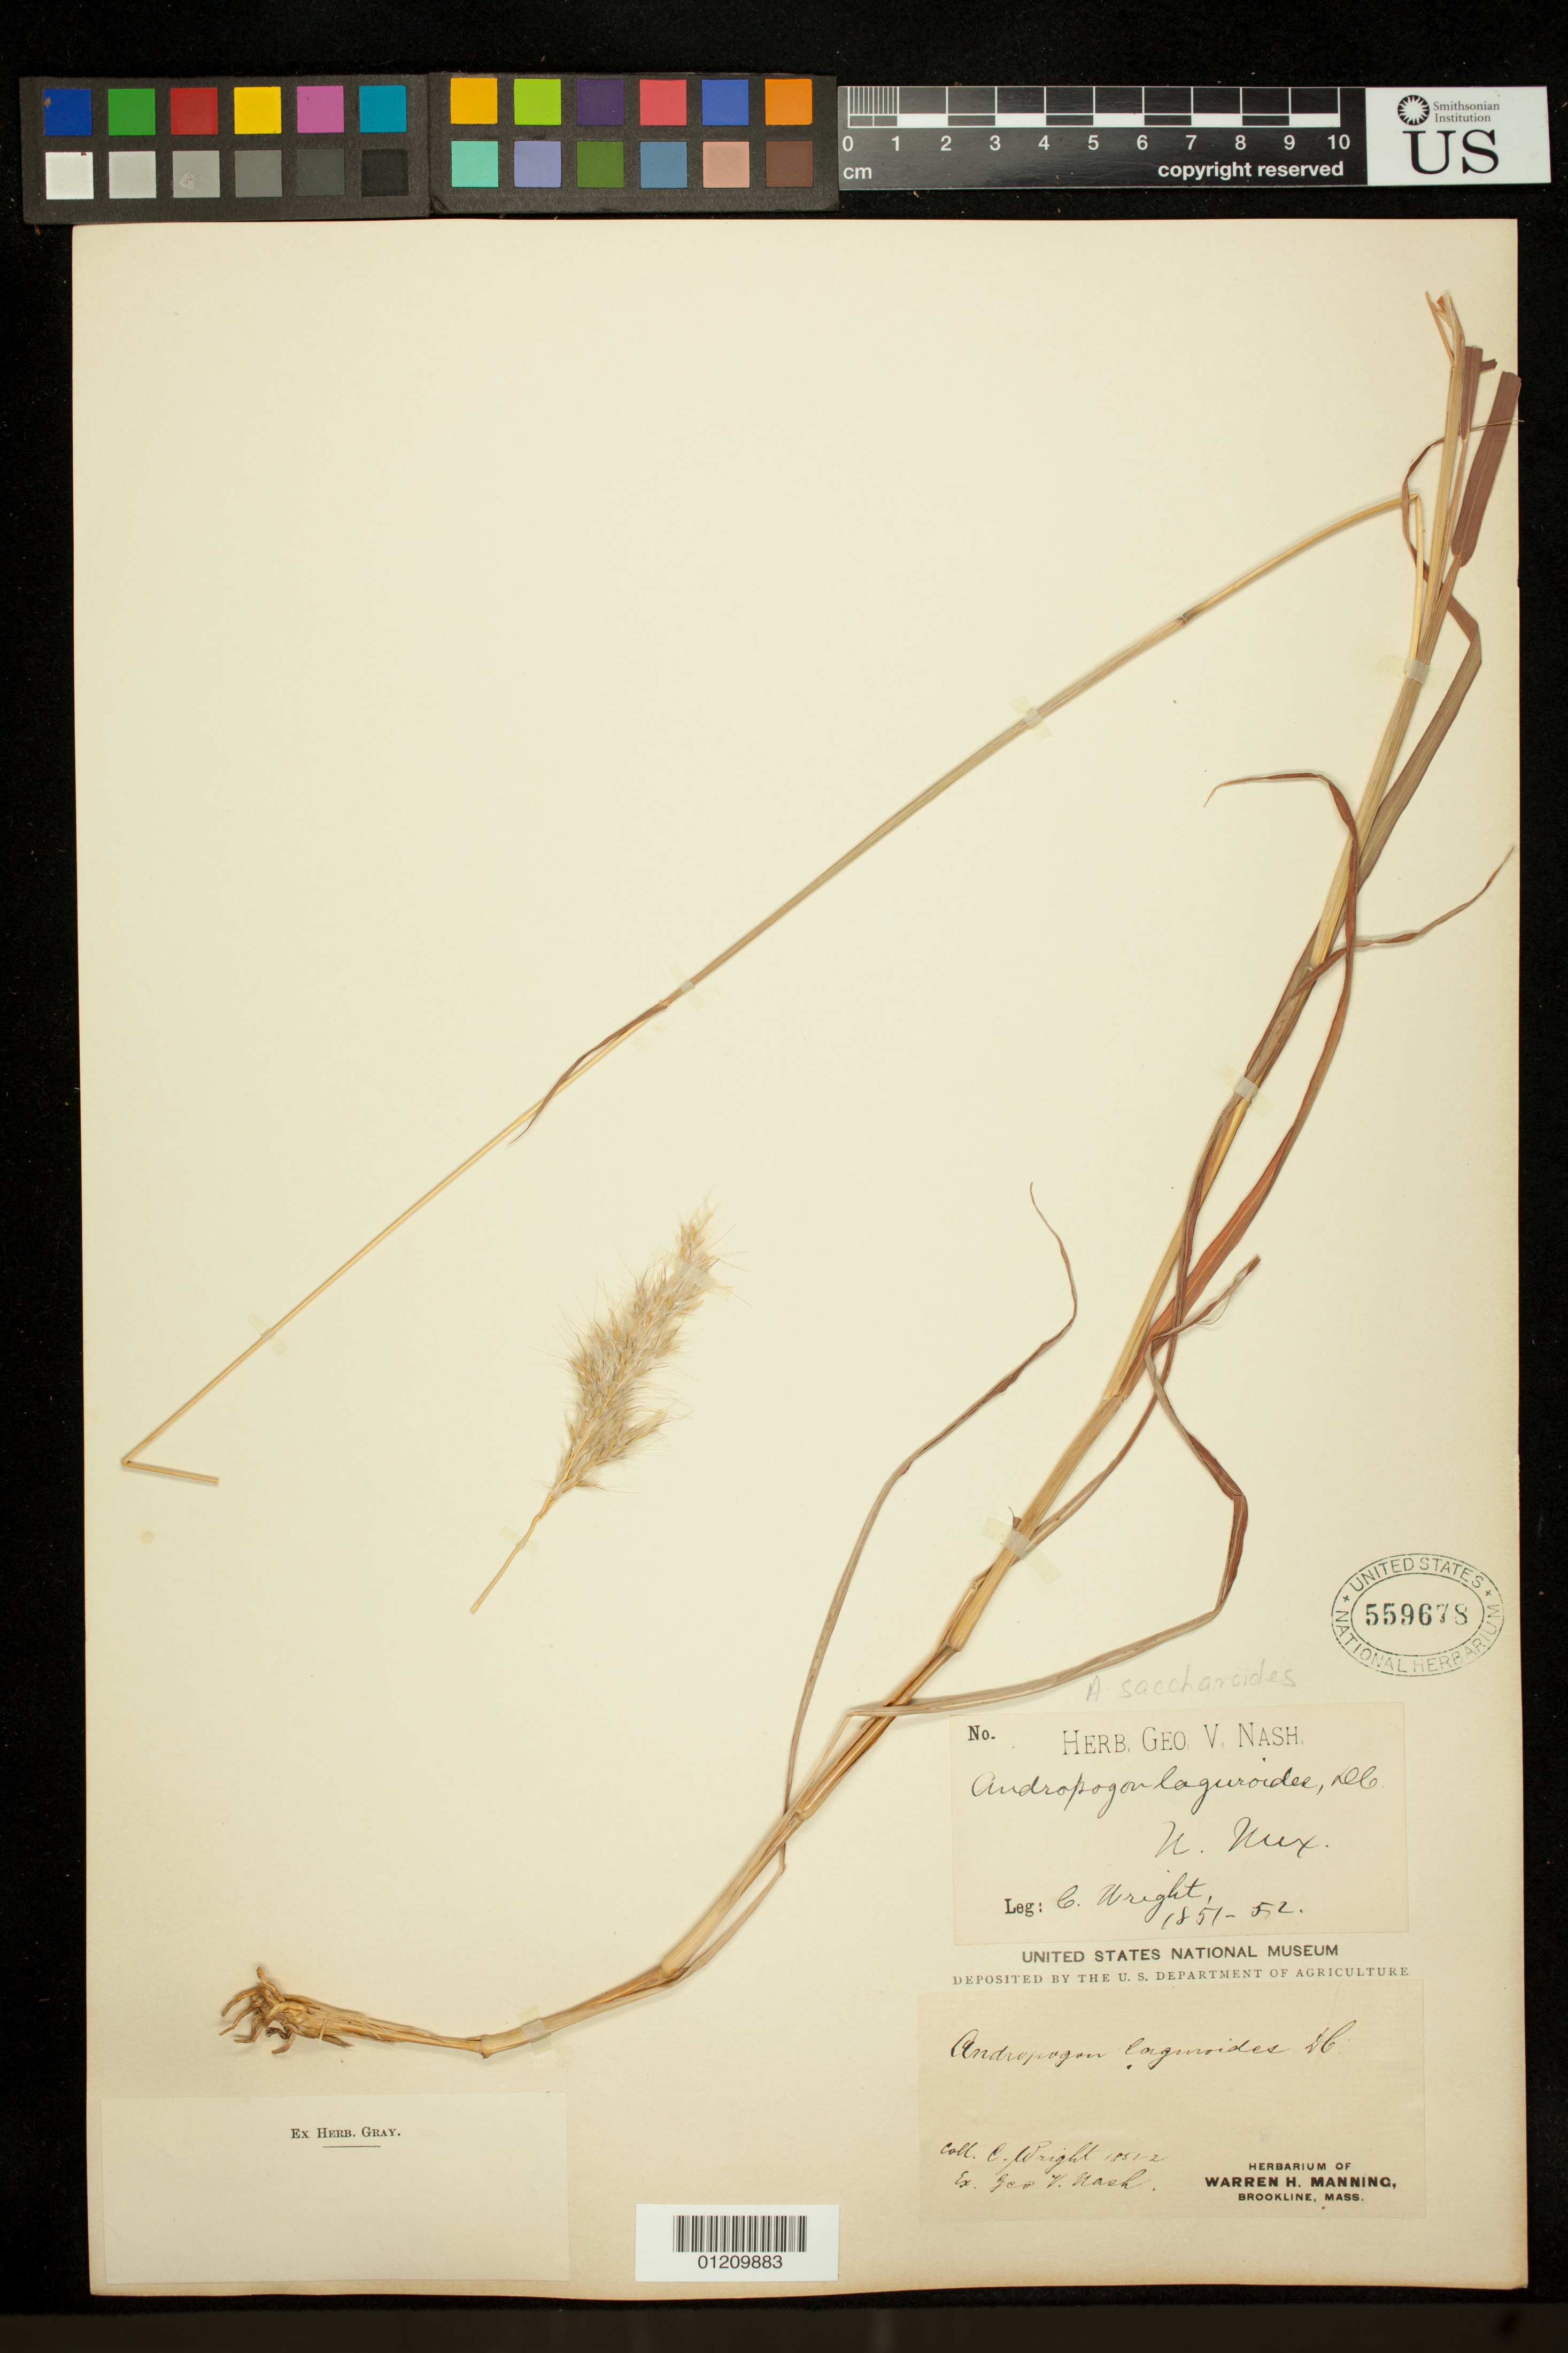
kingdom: Plantae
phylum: Tracheophyta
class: Liliopsida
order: Poales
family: Poaceae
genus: Andropogon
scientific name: Andropogon saccharoides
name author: Sw.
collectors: C. Wright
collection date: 1851/1852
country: United States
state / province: New Mexico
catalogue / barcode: US 559678